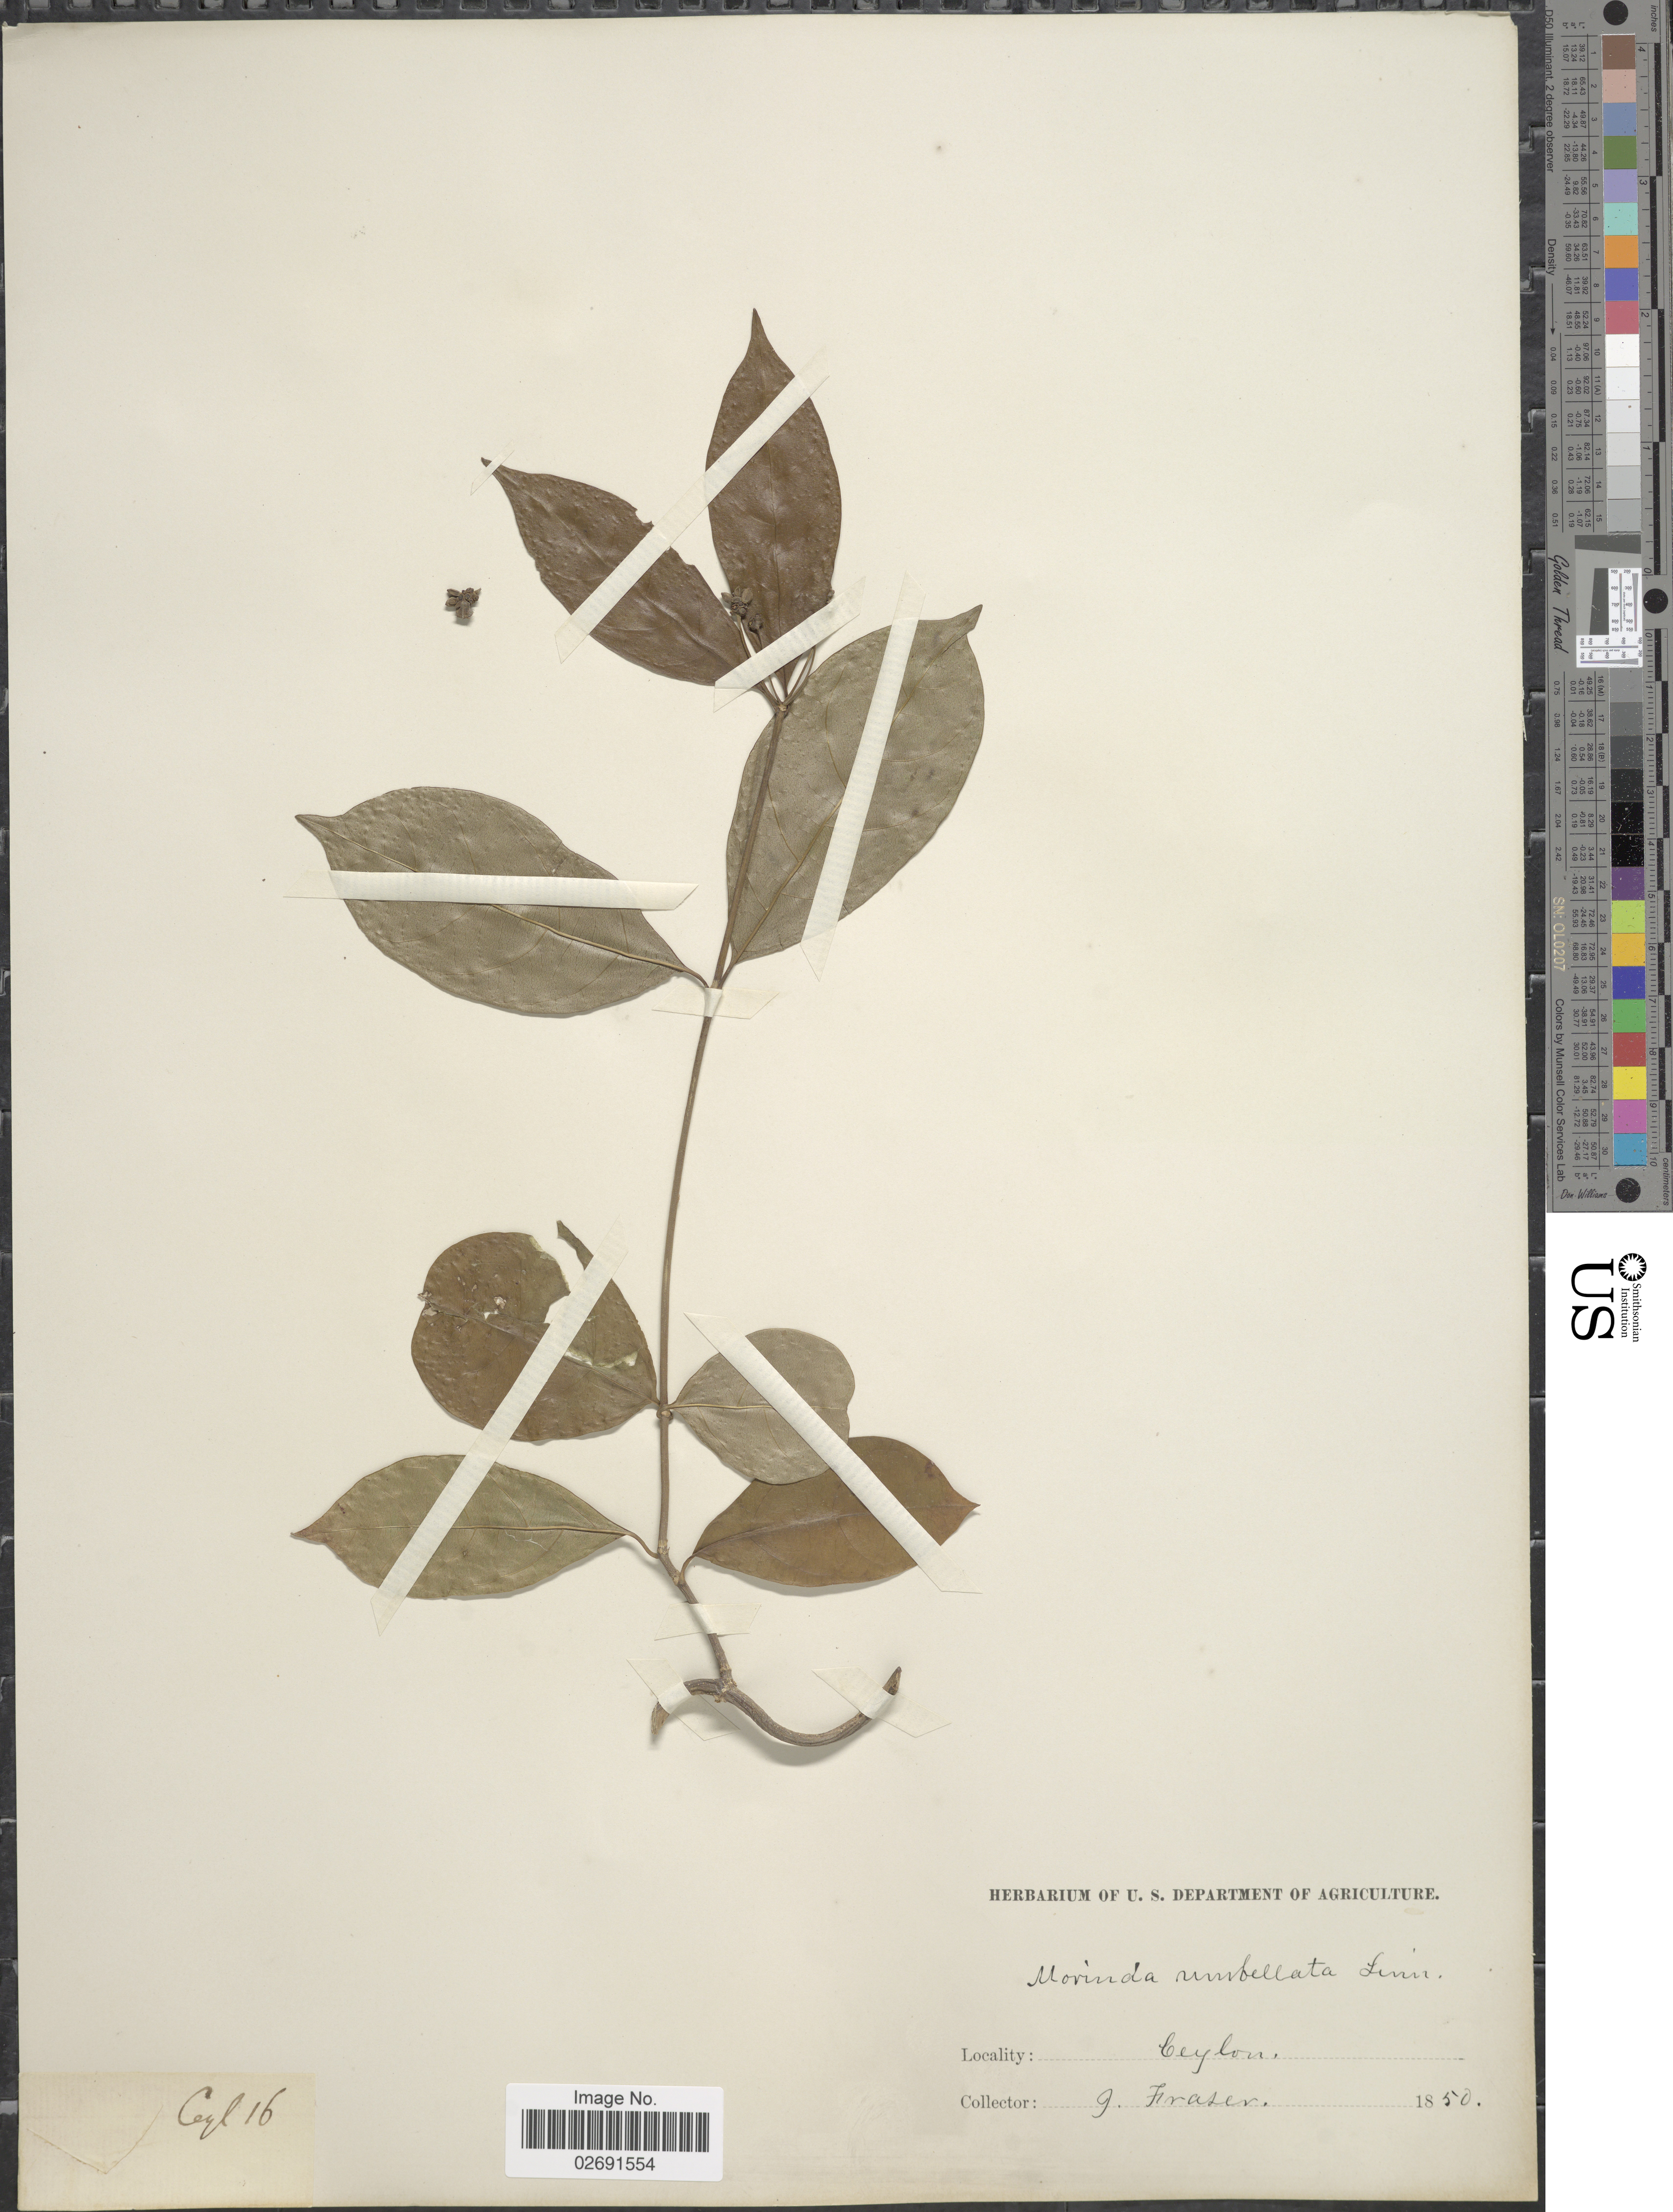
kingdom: Plantae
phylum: Tracheophyta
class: Magnoliopsida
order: Gentianales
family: Rubiaceae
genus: Gynochthodes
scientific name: Gynochthodes umbellata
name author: (L.) Razafim. & B. Bremer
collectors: G. Fraser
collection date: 1850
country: Sri Lanka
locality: Ceylon